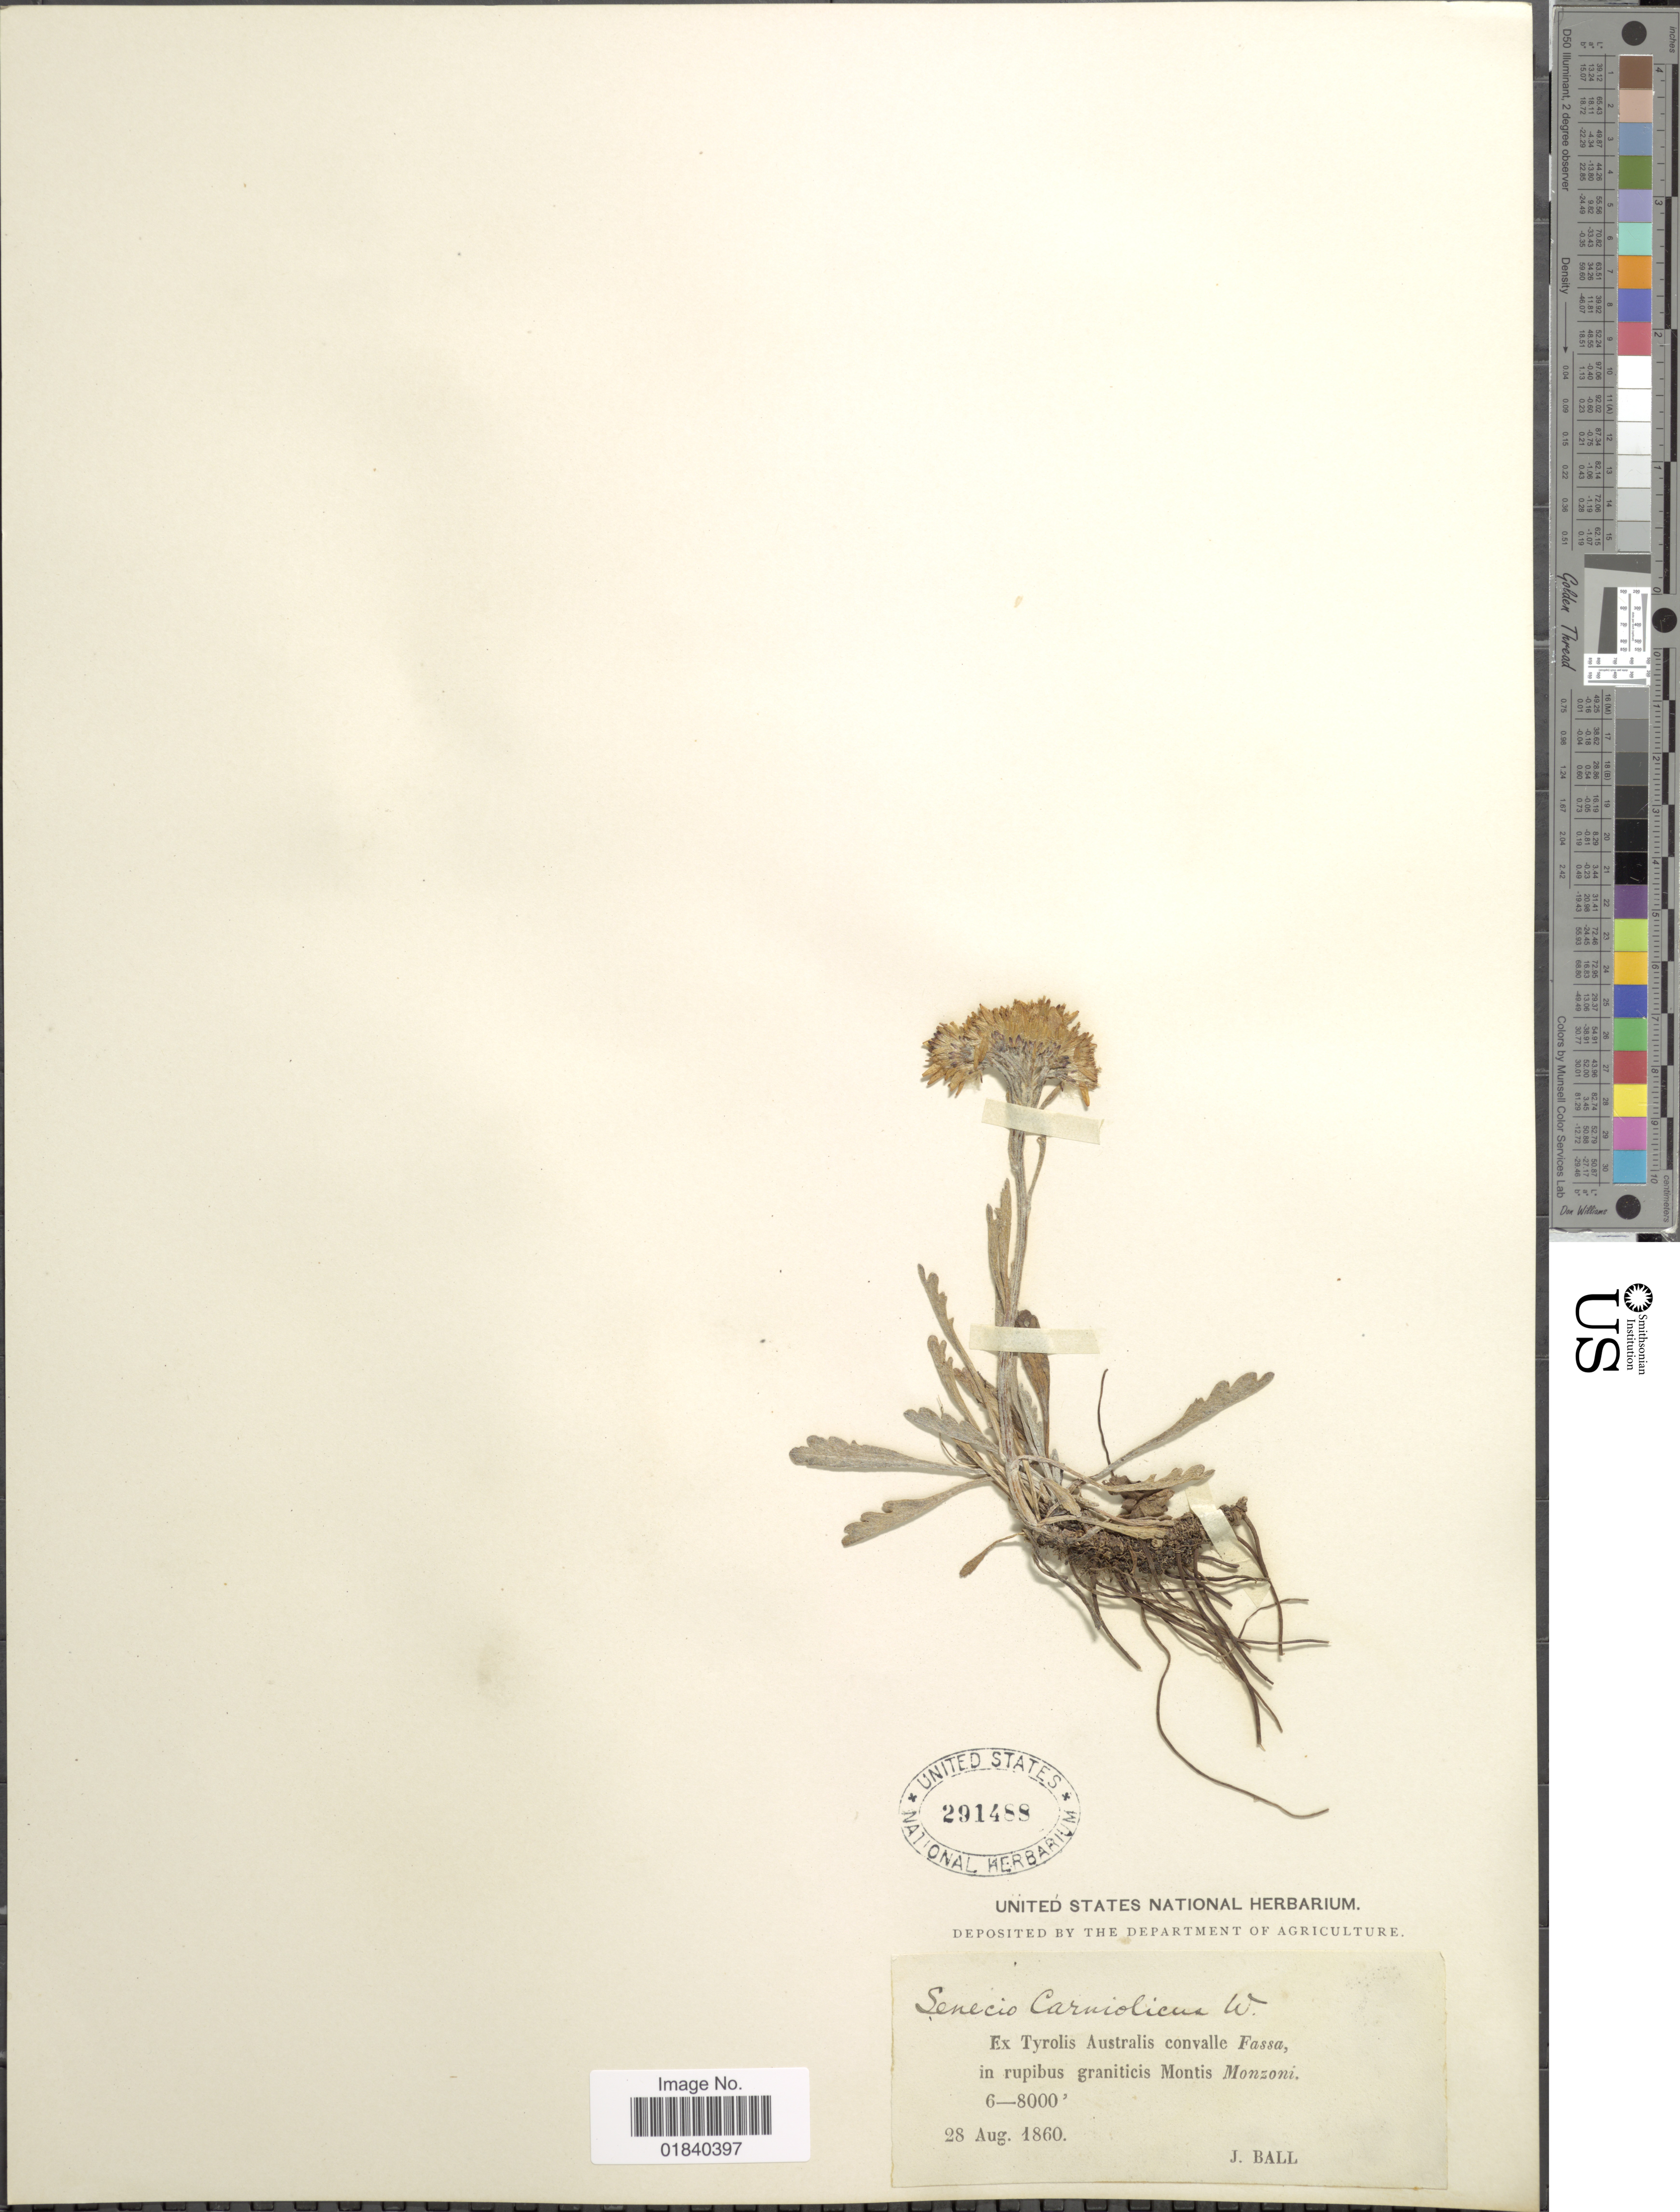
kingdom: Plantae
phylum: Tracheophyta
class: Magnoliopsida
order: Asterales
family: Asteraceae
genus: Jacobaea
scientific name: Jacobaea incana subsp. carniolica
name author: (Willd.) B. Nord. & Greuter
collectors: J. Ball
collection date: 1860-08-28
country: Austria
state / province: Tirol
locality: Tyrolis Australis convalle Fassa in rupibus graniticis Montis Monzoni.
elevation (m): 1829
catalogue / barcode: US 291488